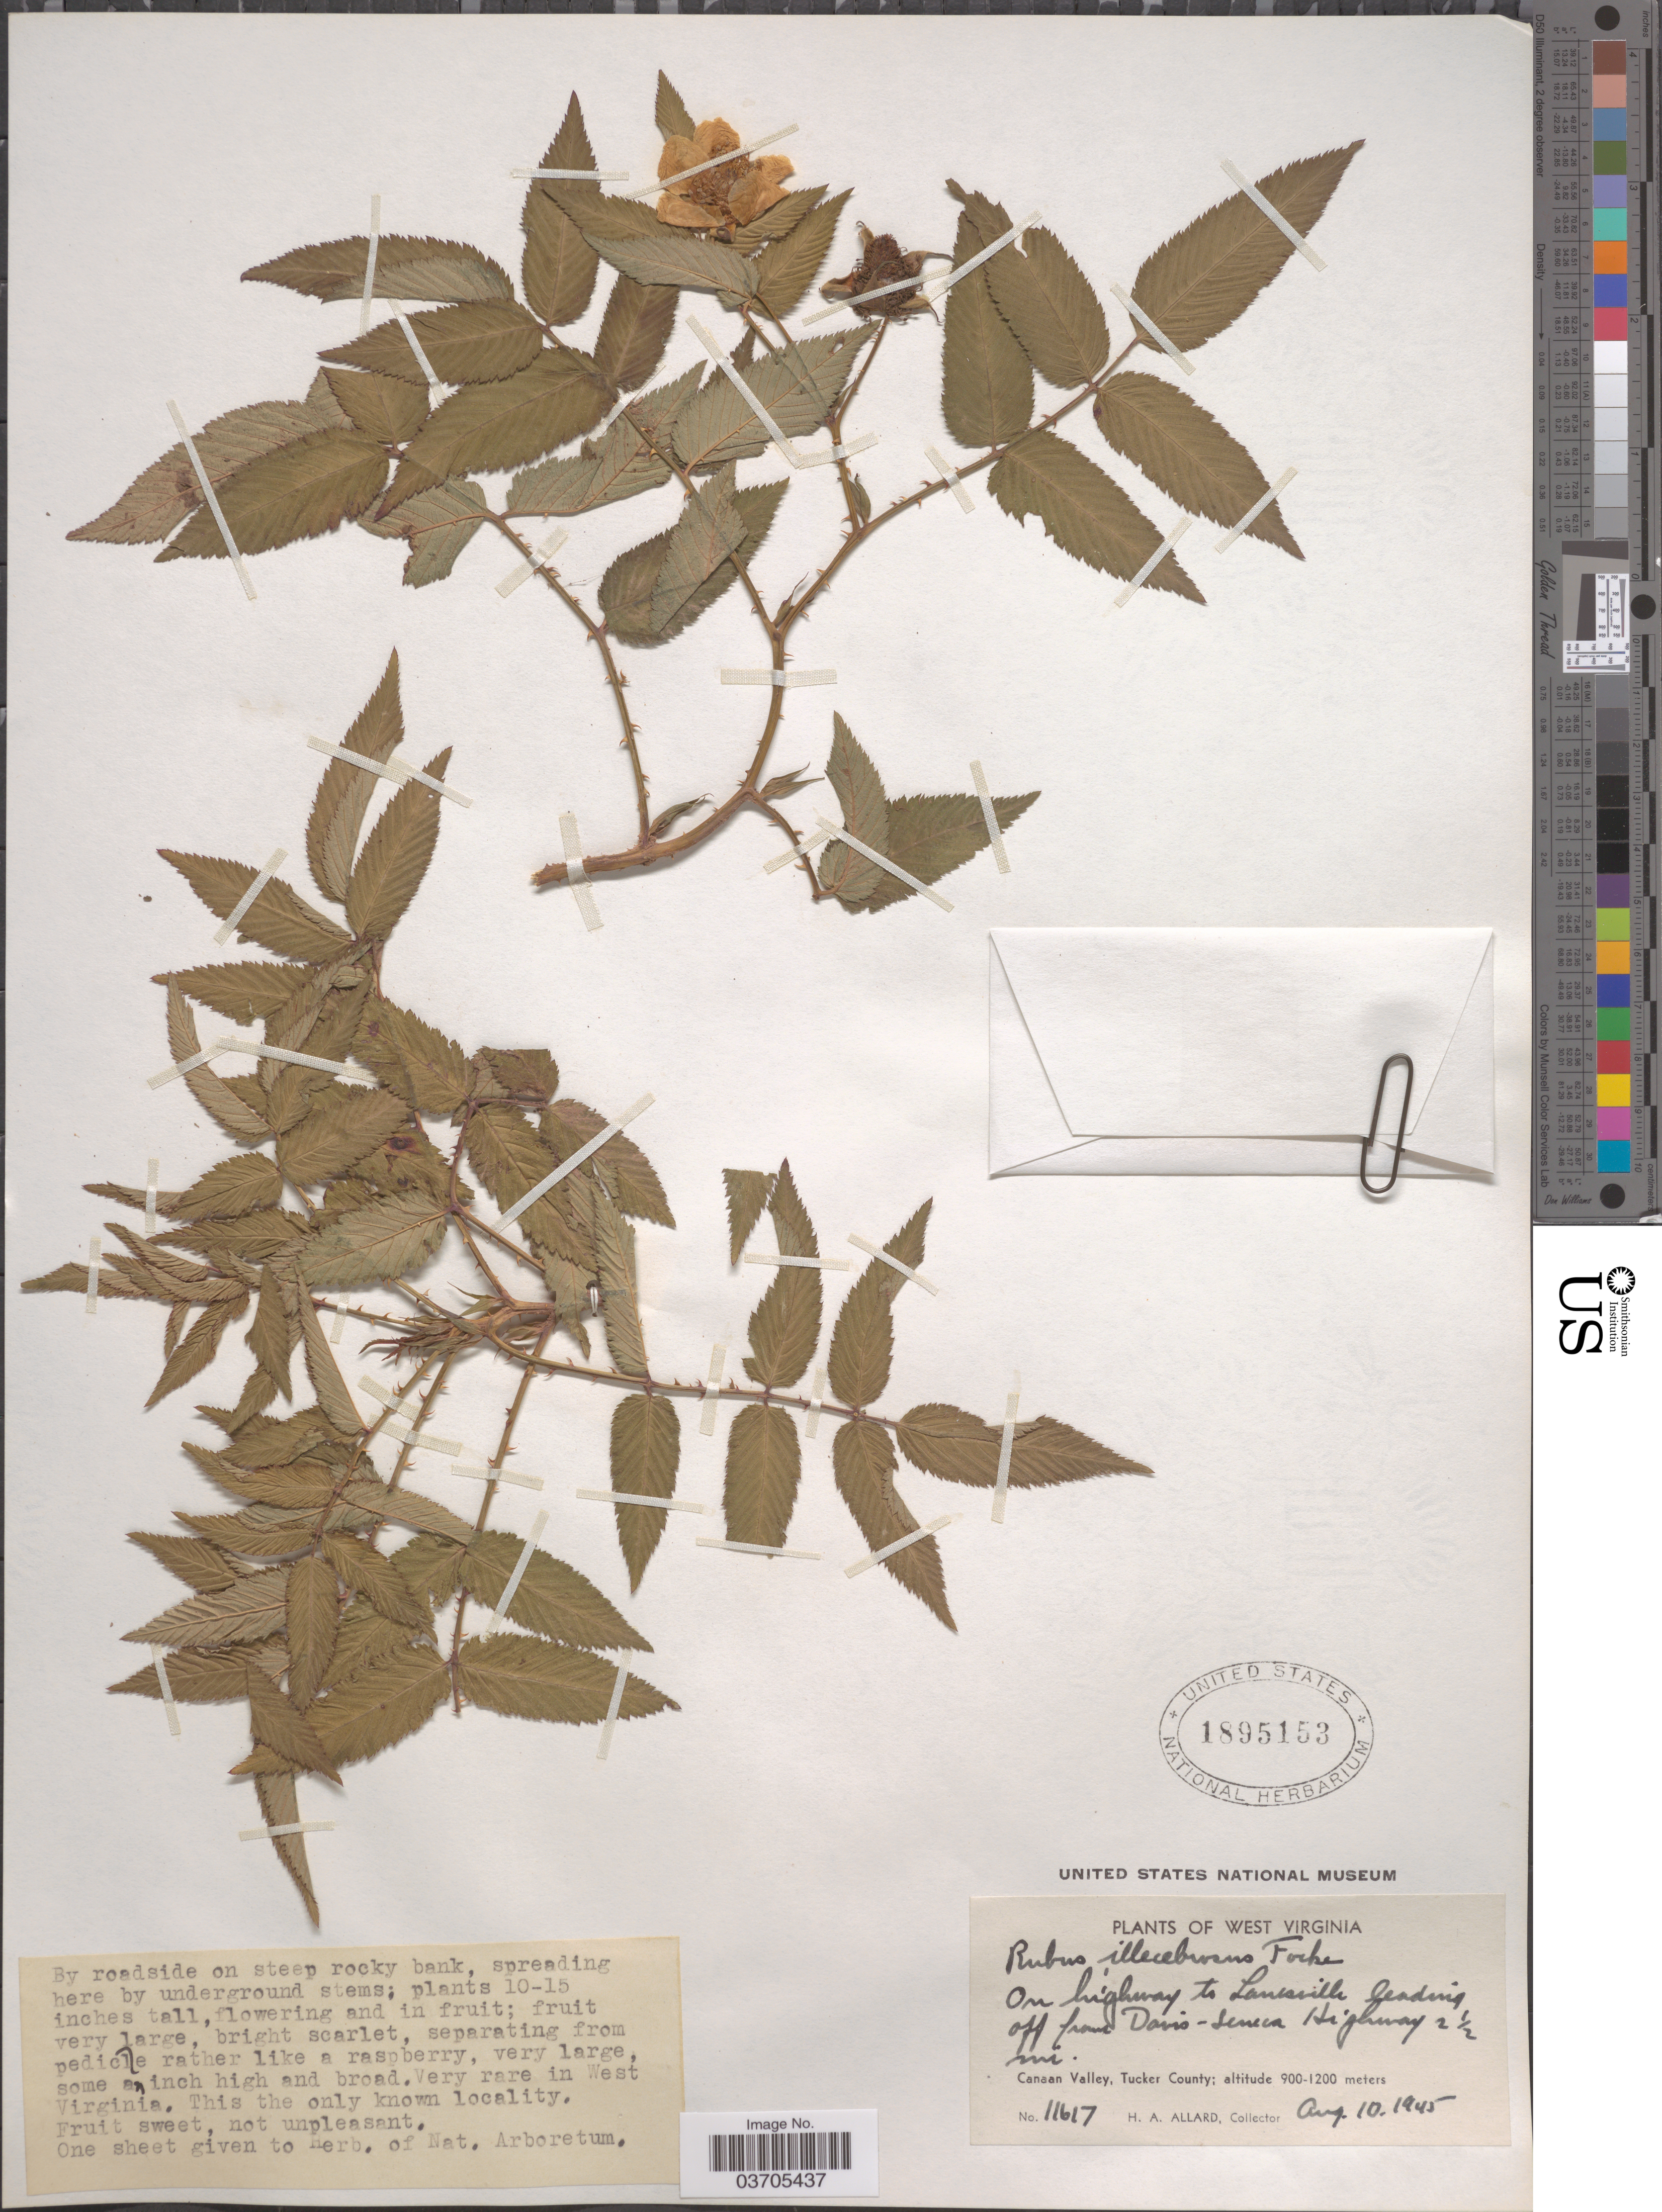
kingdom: Plantae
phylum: Tracheophyta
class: Magnoliopsida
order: Rosales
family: Rosaceae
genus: Rubus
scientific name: Rubus illecebrosus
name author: Focke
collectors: H. A. Allard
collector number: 11617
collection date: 1945-08-10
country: United States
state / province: West Virginia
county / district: Tucker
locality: On highway to Lanesville leading off from Davis-Seneca Highway 2½ mi. Canaan Valley, Tucker County.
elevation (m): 900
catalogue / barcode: US 1895153